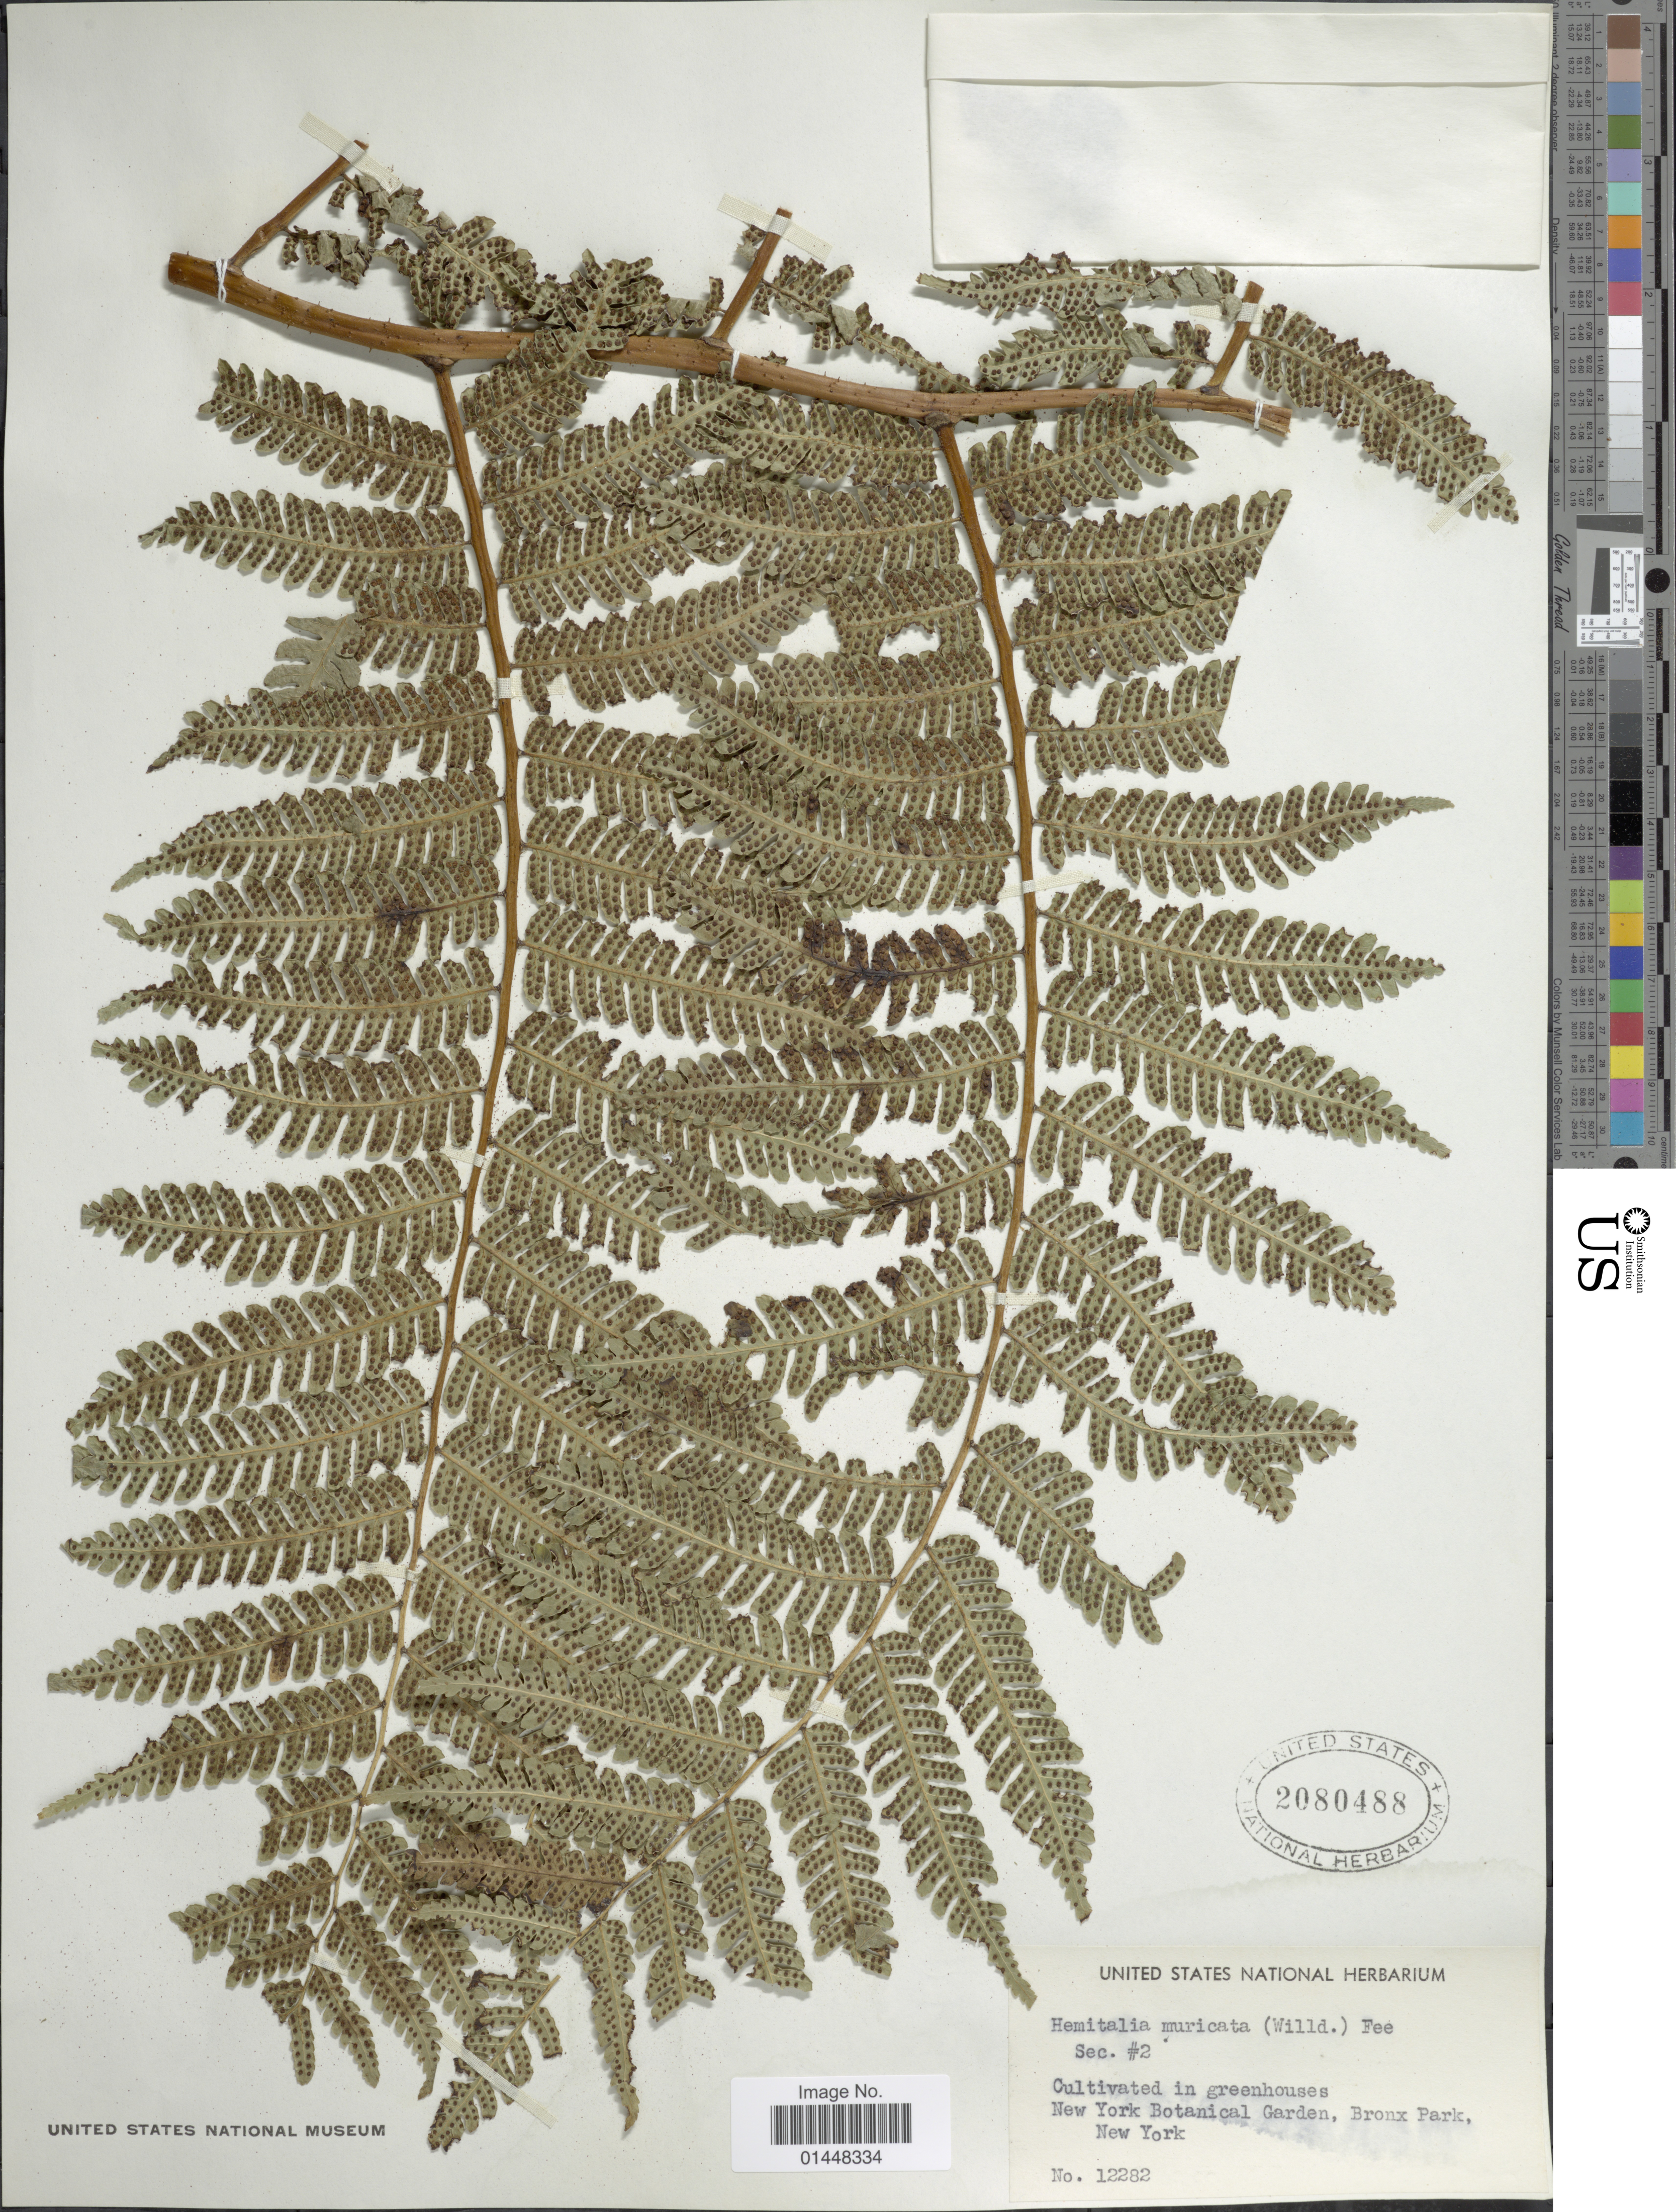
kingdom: Plantae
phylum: Tracheophyta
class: Polypodiopsida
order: Cyatheales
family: Cyatheaceae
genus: Cyathea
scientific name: Cyathea muricata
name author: (Willd.) Fée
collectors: U.S. National Herbarium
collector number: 12282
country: United States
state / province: New York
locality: Cultivated in Greenhouses, New York Botantical Garden, Bronx Park, New York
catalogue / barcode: US 2080488